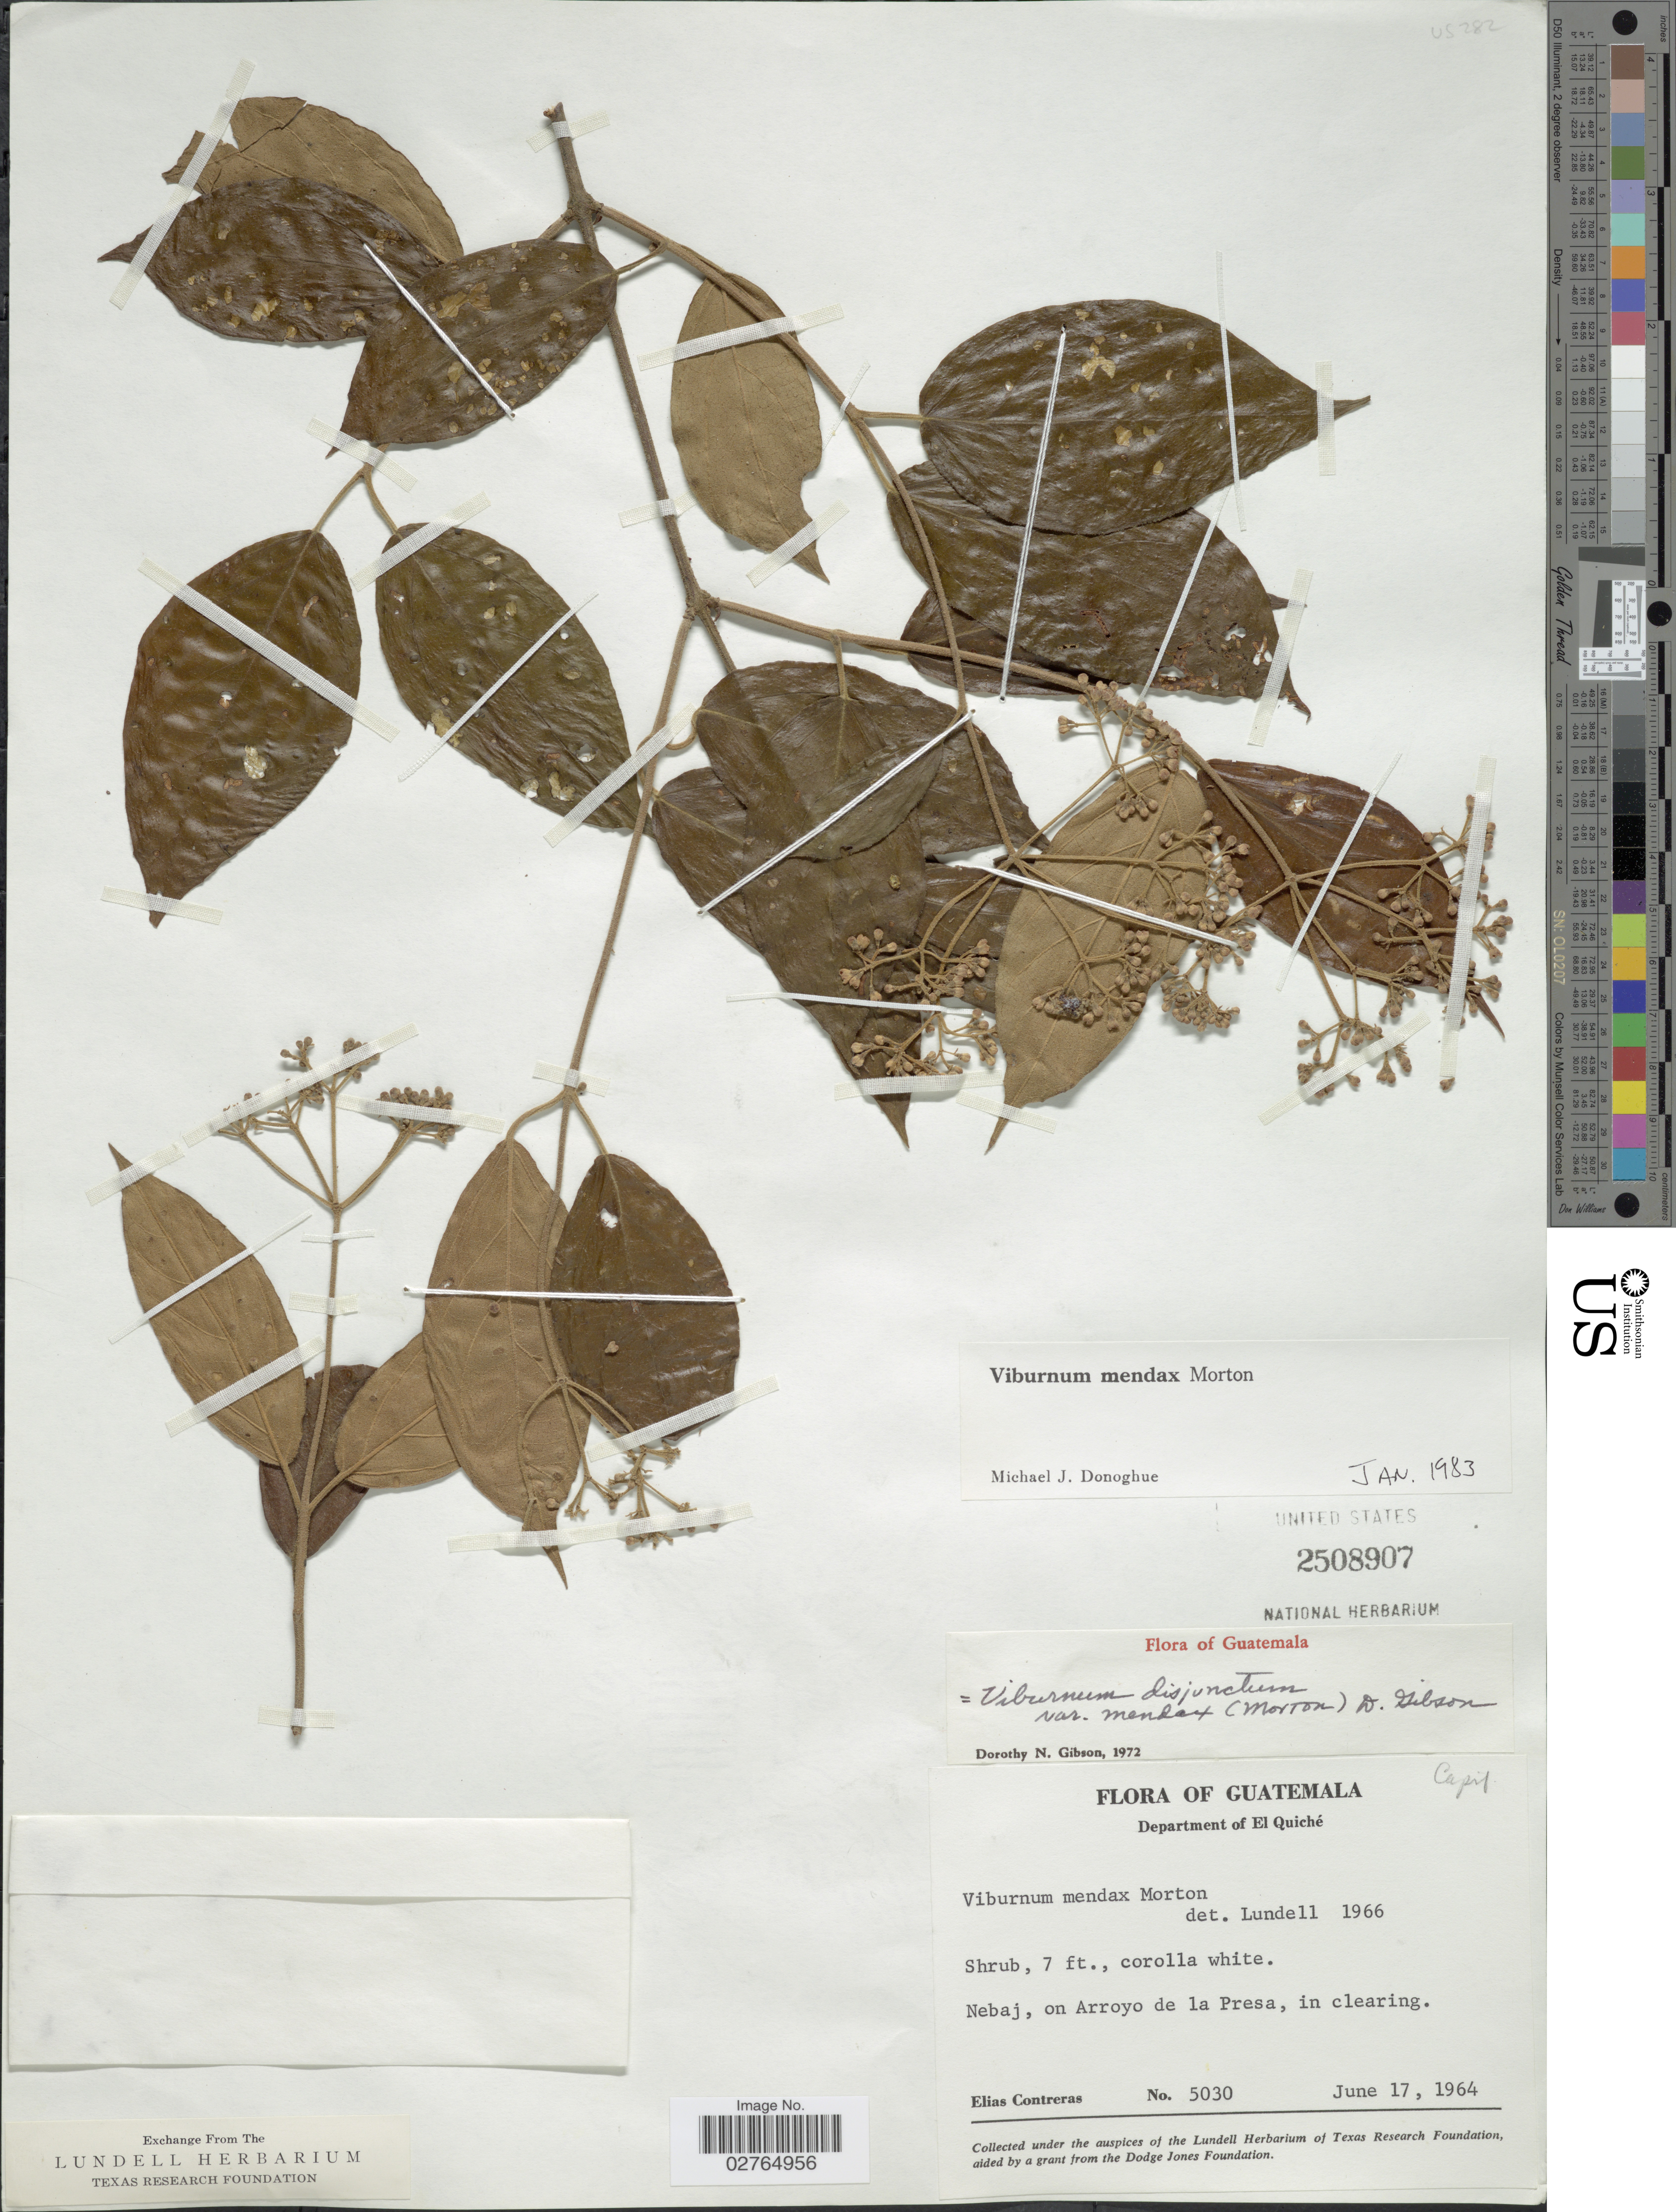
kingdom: Plantae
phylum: Tracheophyta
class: Magnoliopsida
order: Dipsacales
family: Viburnaceae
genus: Viburnum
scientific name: Viburnum mendax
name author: C.V. Morton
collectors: E. Contreras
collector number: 5030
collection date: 1964-06-17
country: Guatemala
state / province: El Quiché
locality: Department of El Quiché. Nebaj, on Arroyo de la Presa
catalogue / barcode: US 2508907